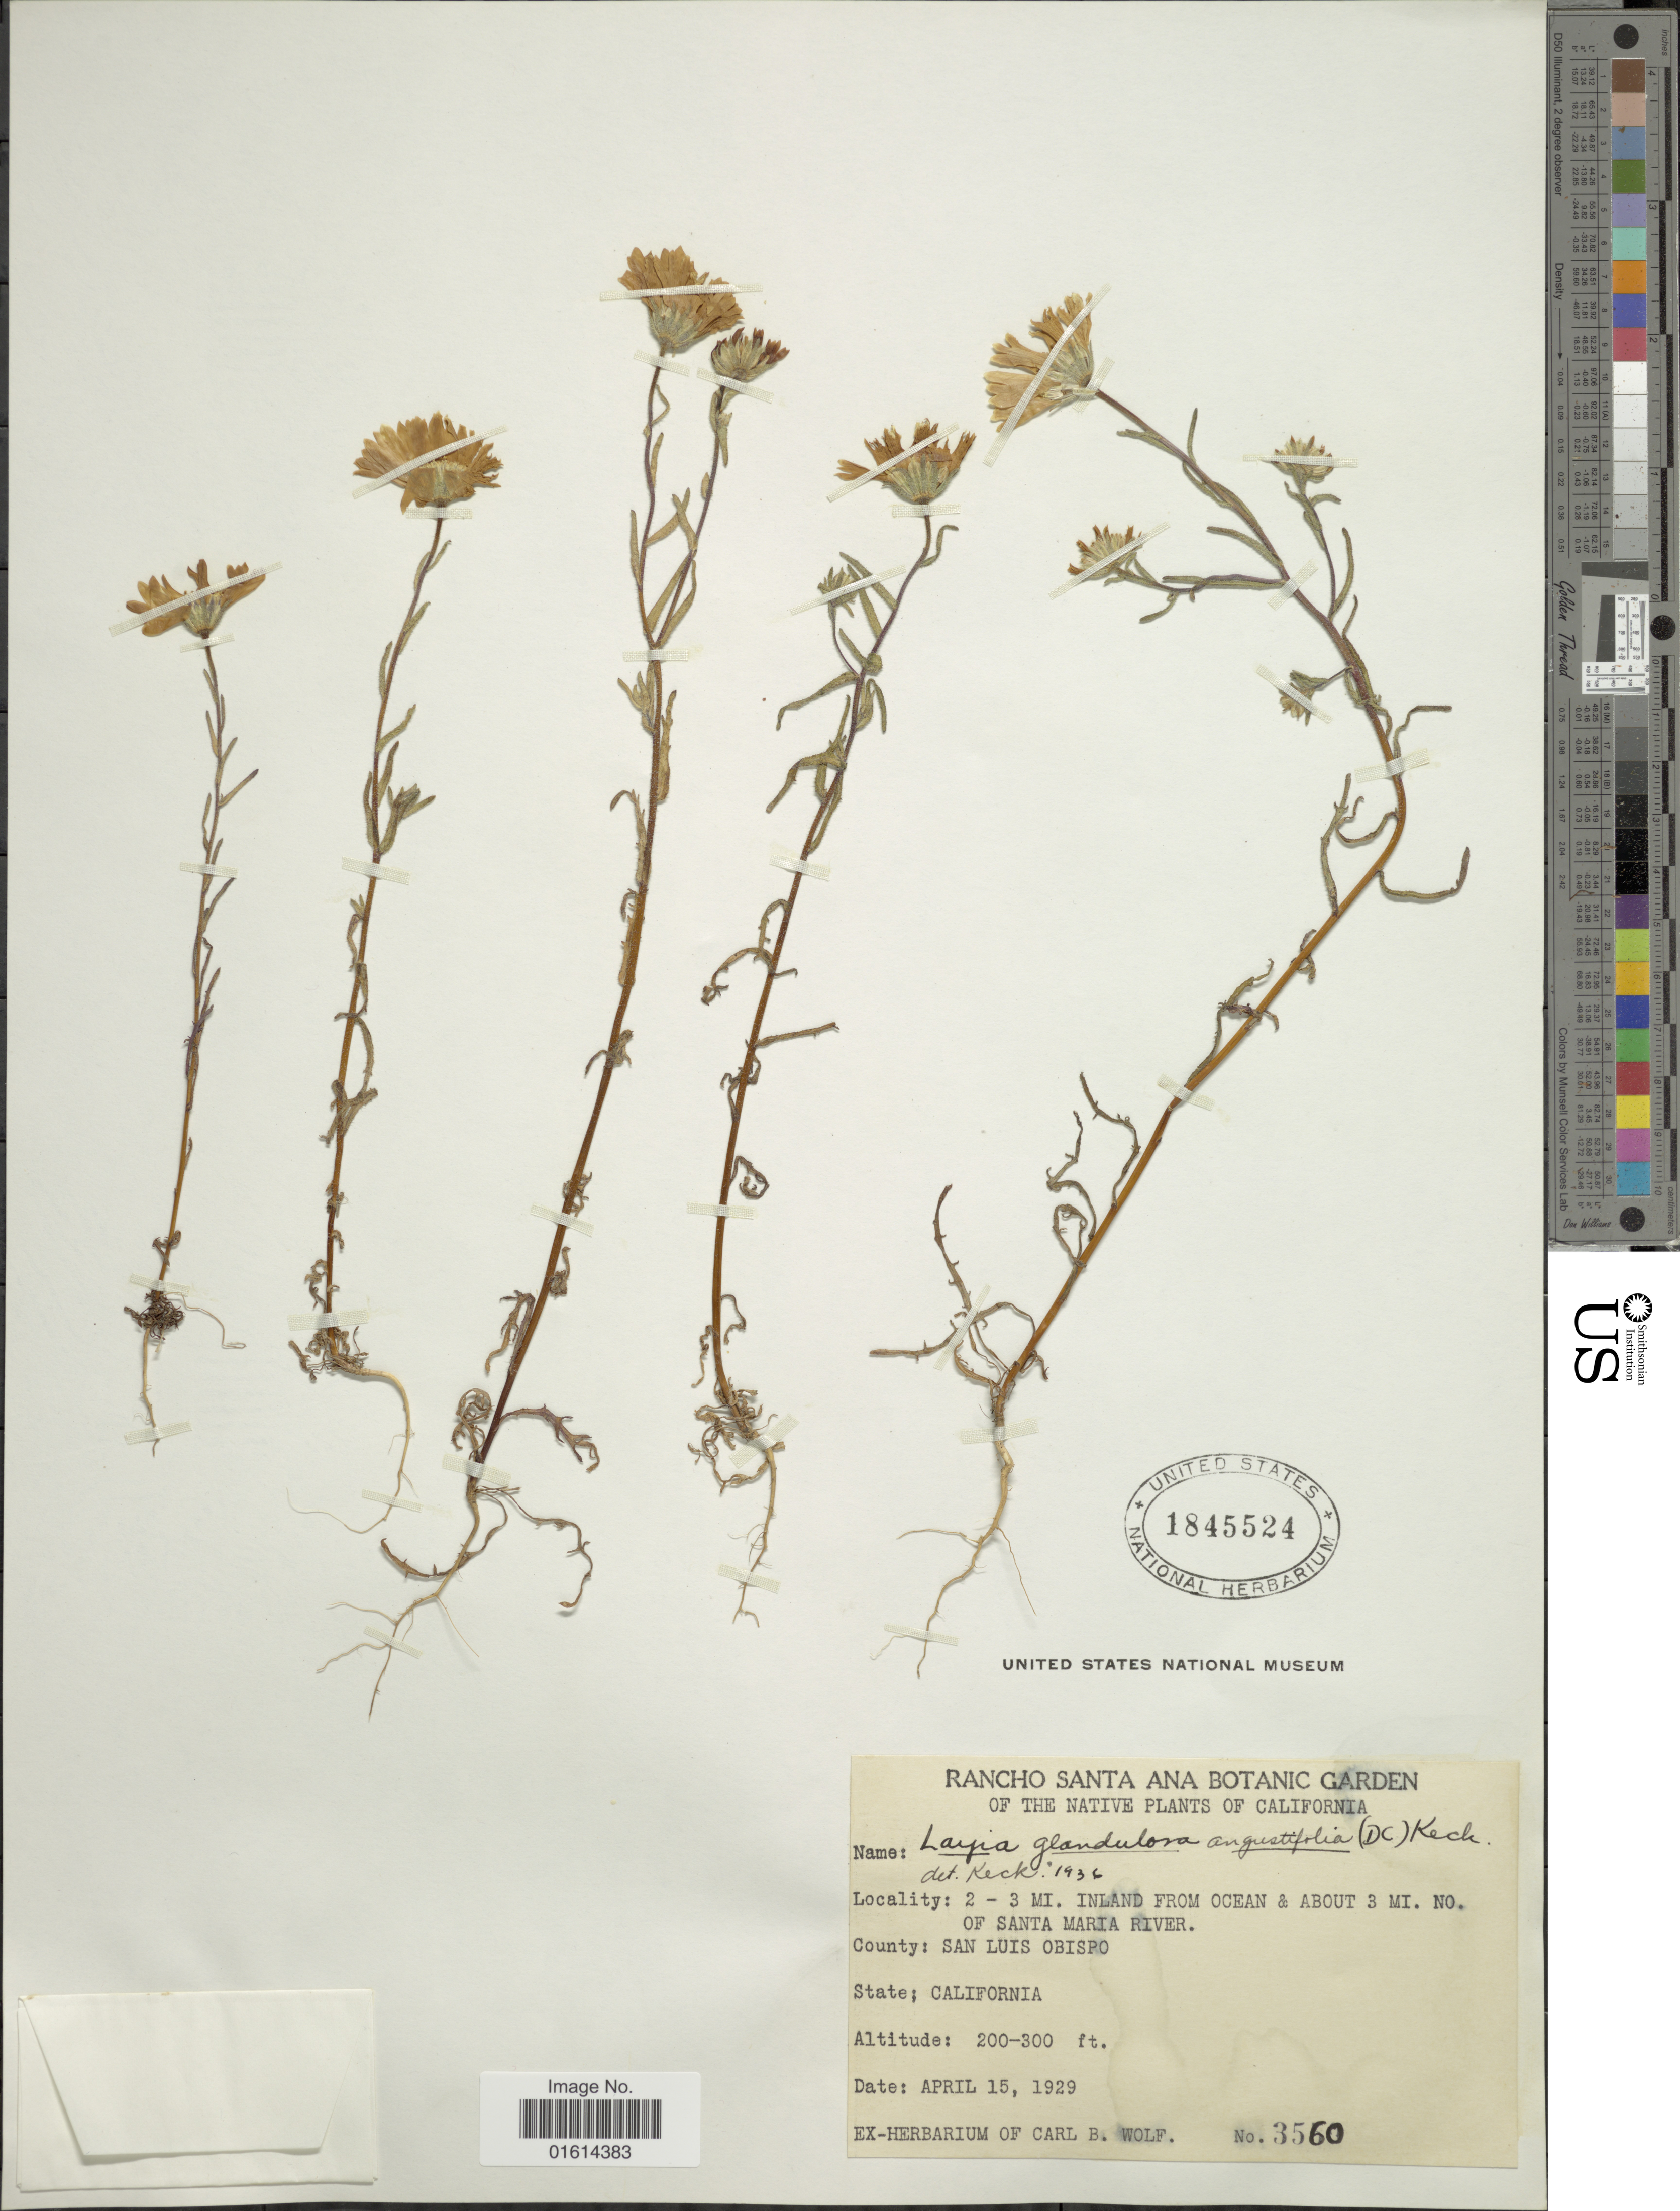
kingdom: Plantae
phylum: Tracheophyta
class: Magnoliopsida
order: Asterales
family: Asteraceae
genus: Layia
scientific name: Layia glandulosa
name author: Hook. & Arn.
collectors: ex herb. Carl B. Wolf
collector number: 3560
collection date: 1929-04-15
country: United States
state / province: California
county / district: San Luis Obispo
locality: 2-3 mi. inland from Ocean & about 3 mi. NO of Santa Maria River, County San Luis Obispo, State California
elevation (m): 61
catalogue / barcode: US 1845524